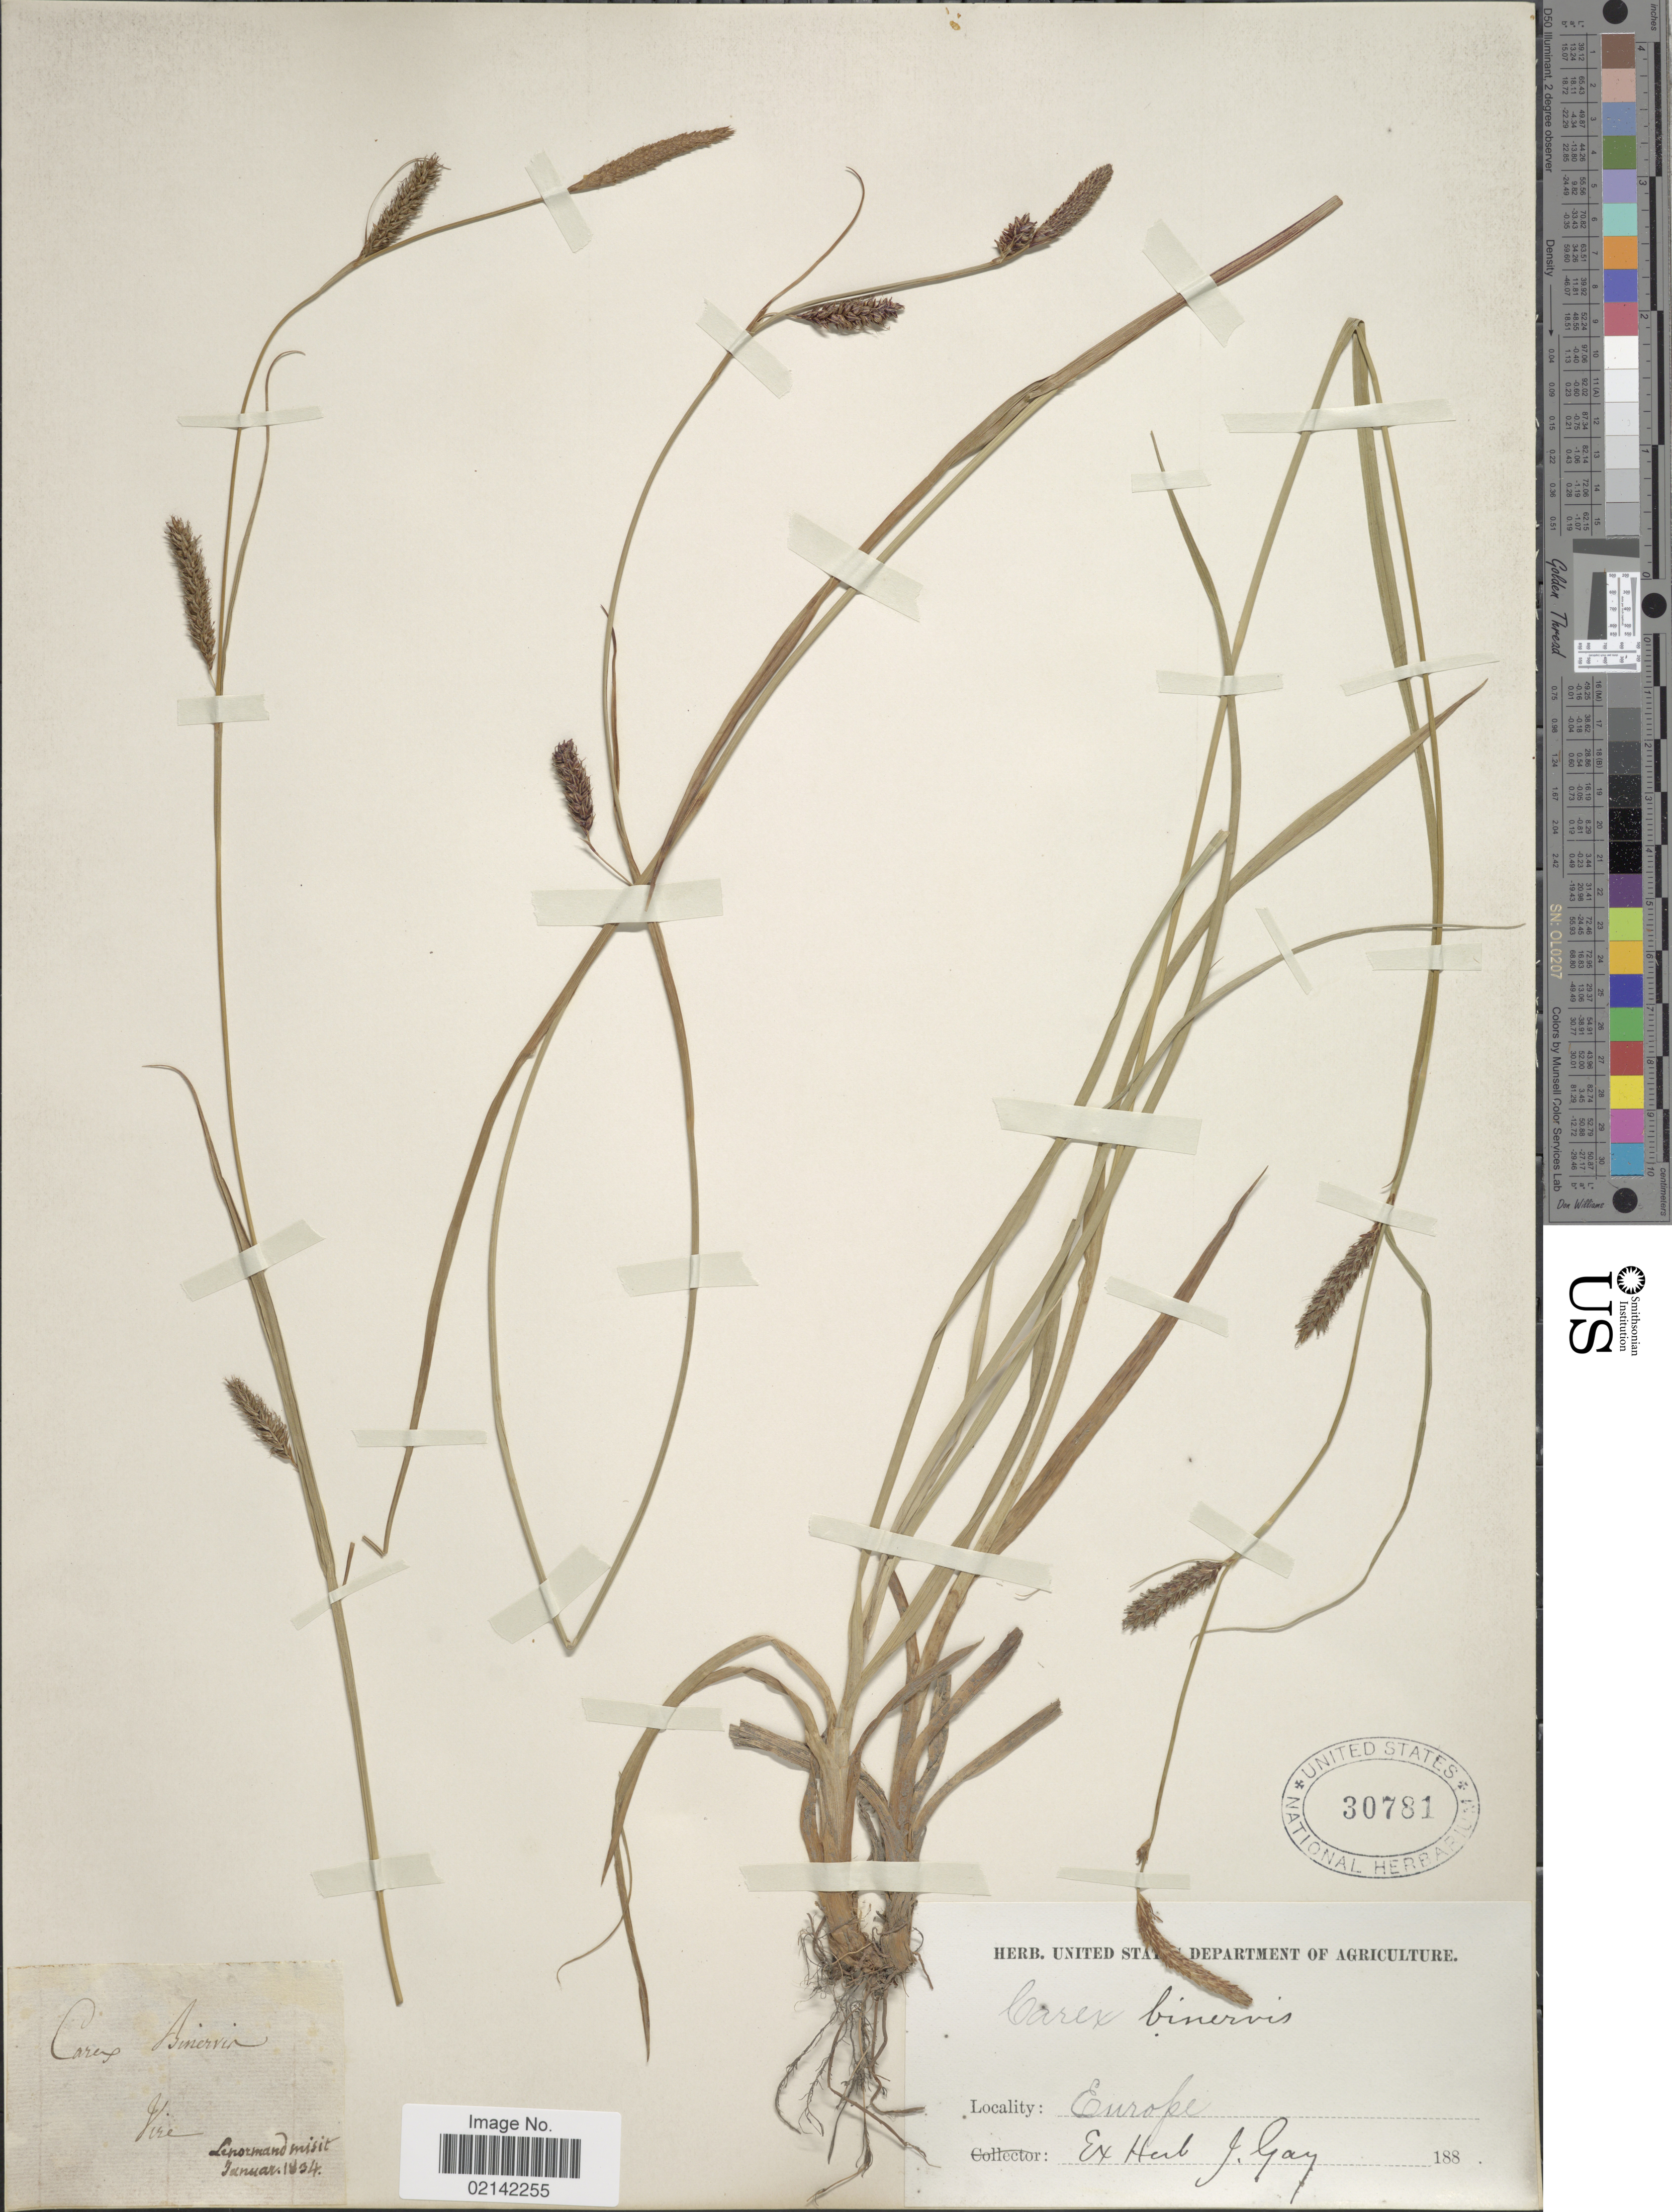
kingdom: Plantae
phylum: Tracheophyta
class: Liliopsida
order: Poales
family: Cyperaceae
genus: Carex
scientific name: Carex binervis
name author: Sm.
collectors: ex herb. J. Gay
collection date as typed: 188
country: France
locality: Vire. Europe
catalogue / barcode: US 30781